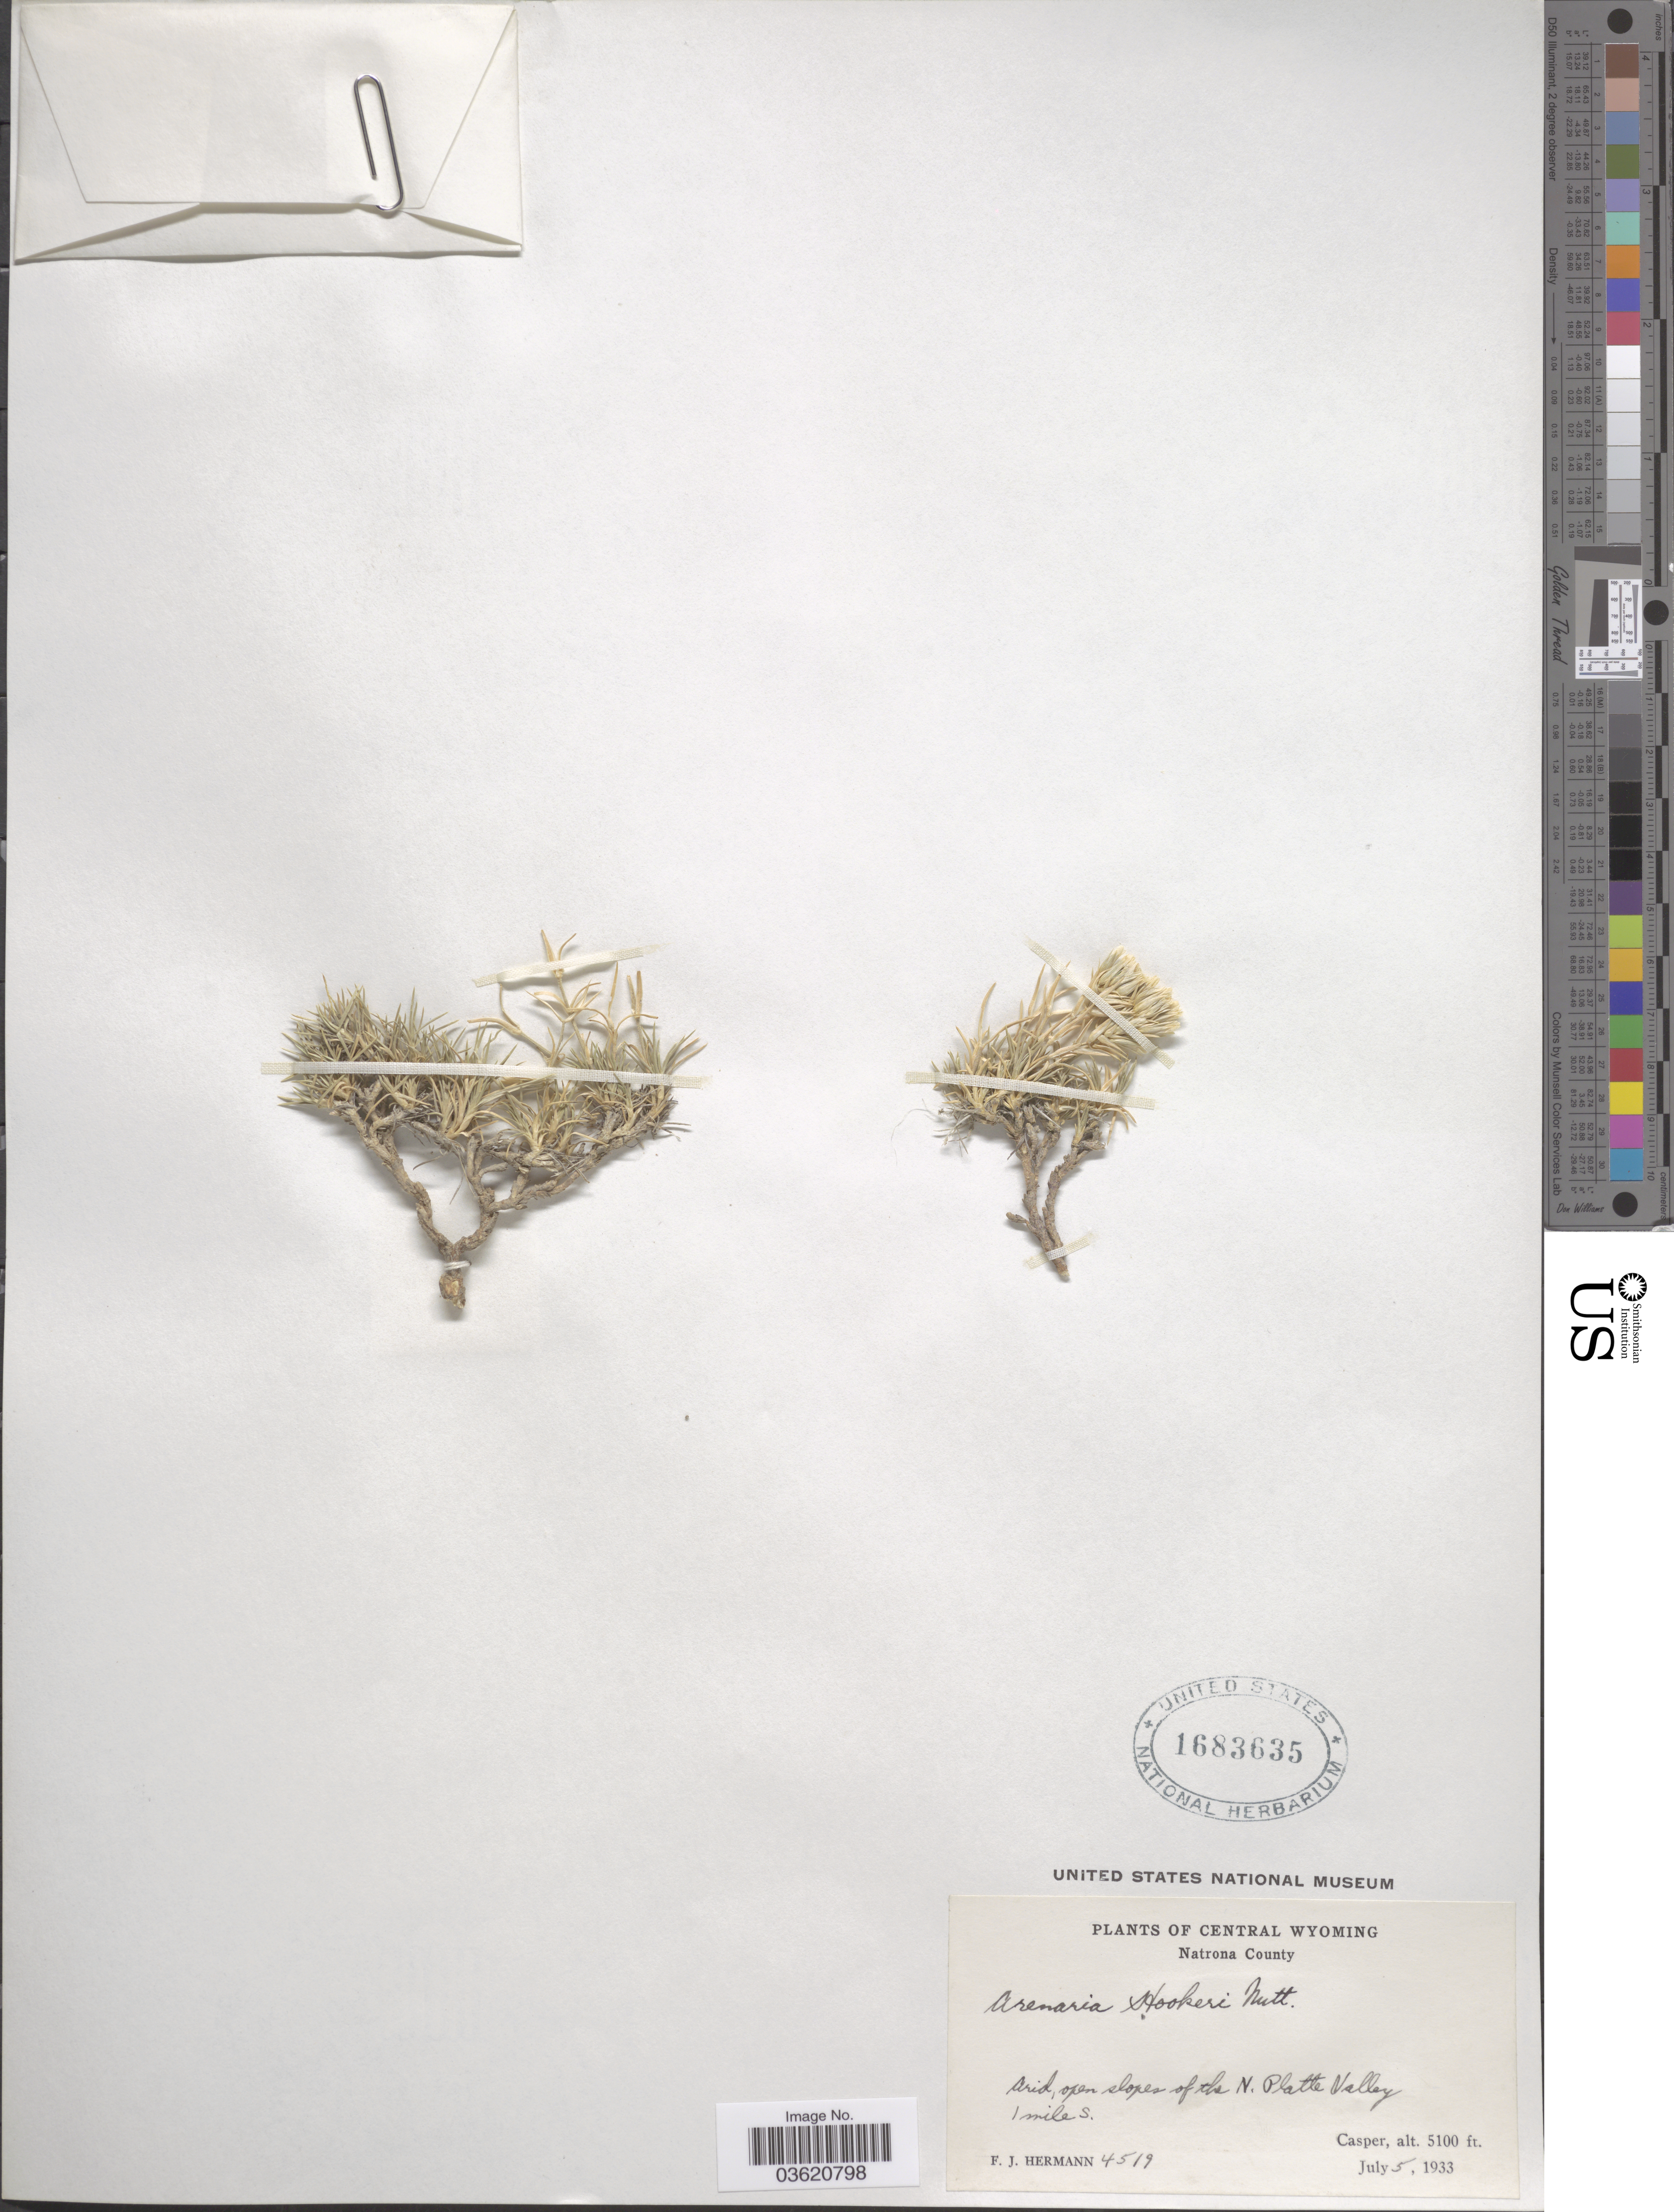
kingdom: Plantae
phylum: Tracheophyta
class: Magnoliopsida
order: Caryophyllales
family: Caryophyllaceae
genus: Eremogone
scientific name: Eremogone hookeri var. pinetorum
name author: (A. Nelson) Dorn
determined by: Strong, Mark T., (BOT), Smithsonian Institution - National Museum of Natural History (UNITED STATES)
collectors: F. J. Hermann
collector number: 4519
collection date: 1933-07-05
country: United States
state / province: Wyoming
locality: Central Wyoming. Natrona County. Open slopes of the N. Platte Valley 1 mile S. Casper.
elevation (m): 1554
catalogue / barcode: US 1683635